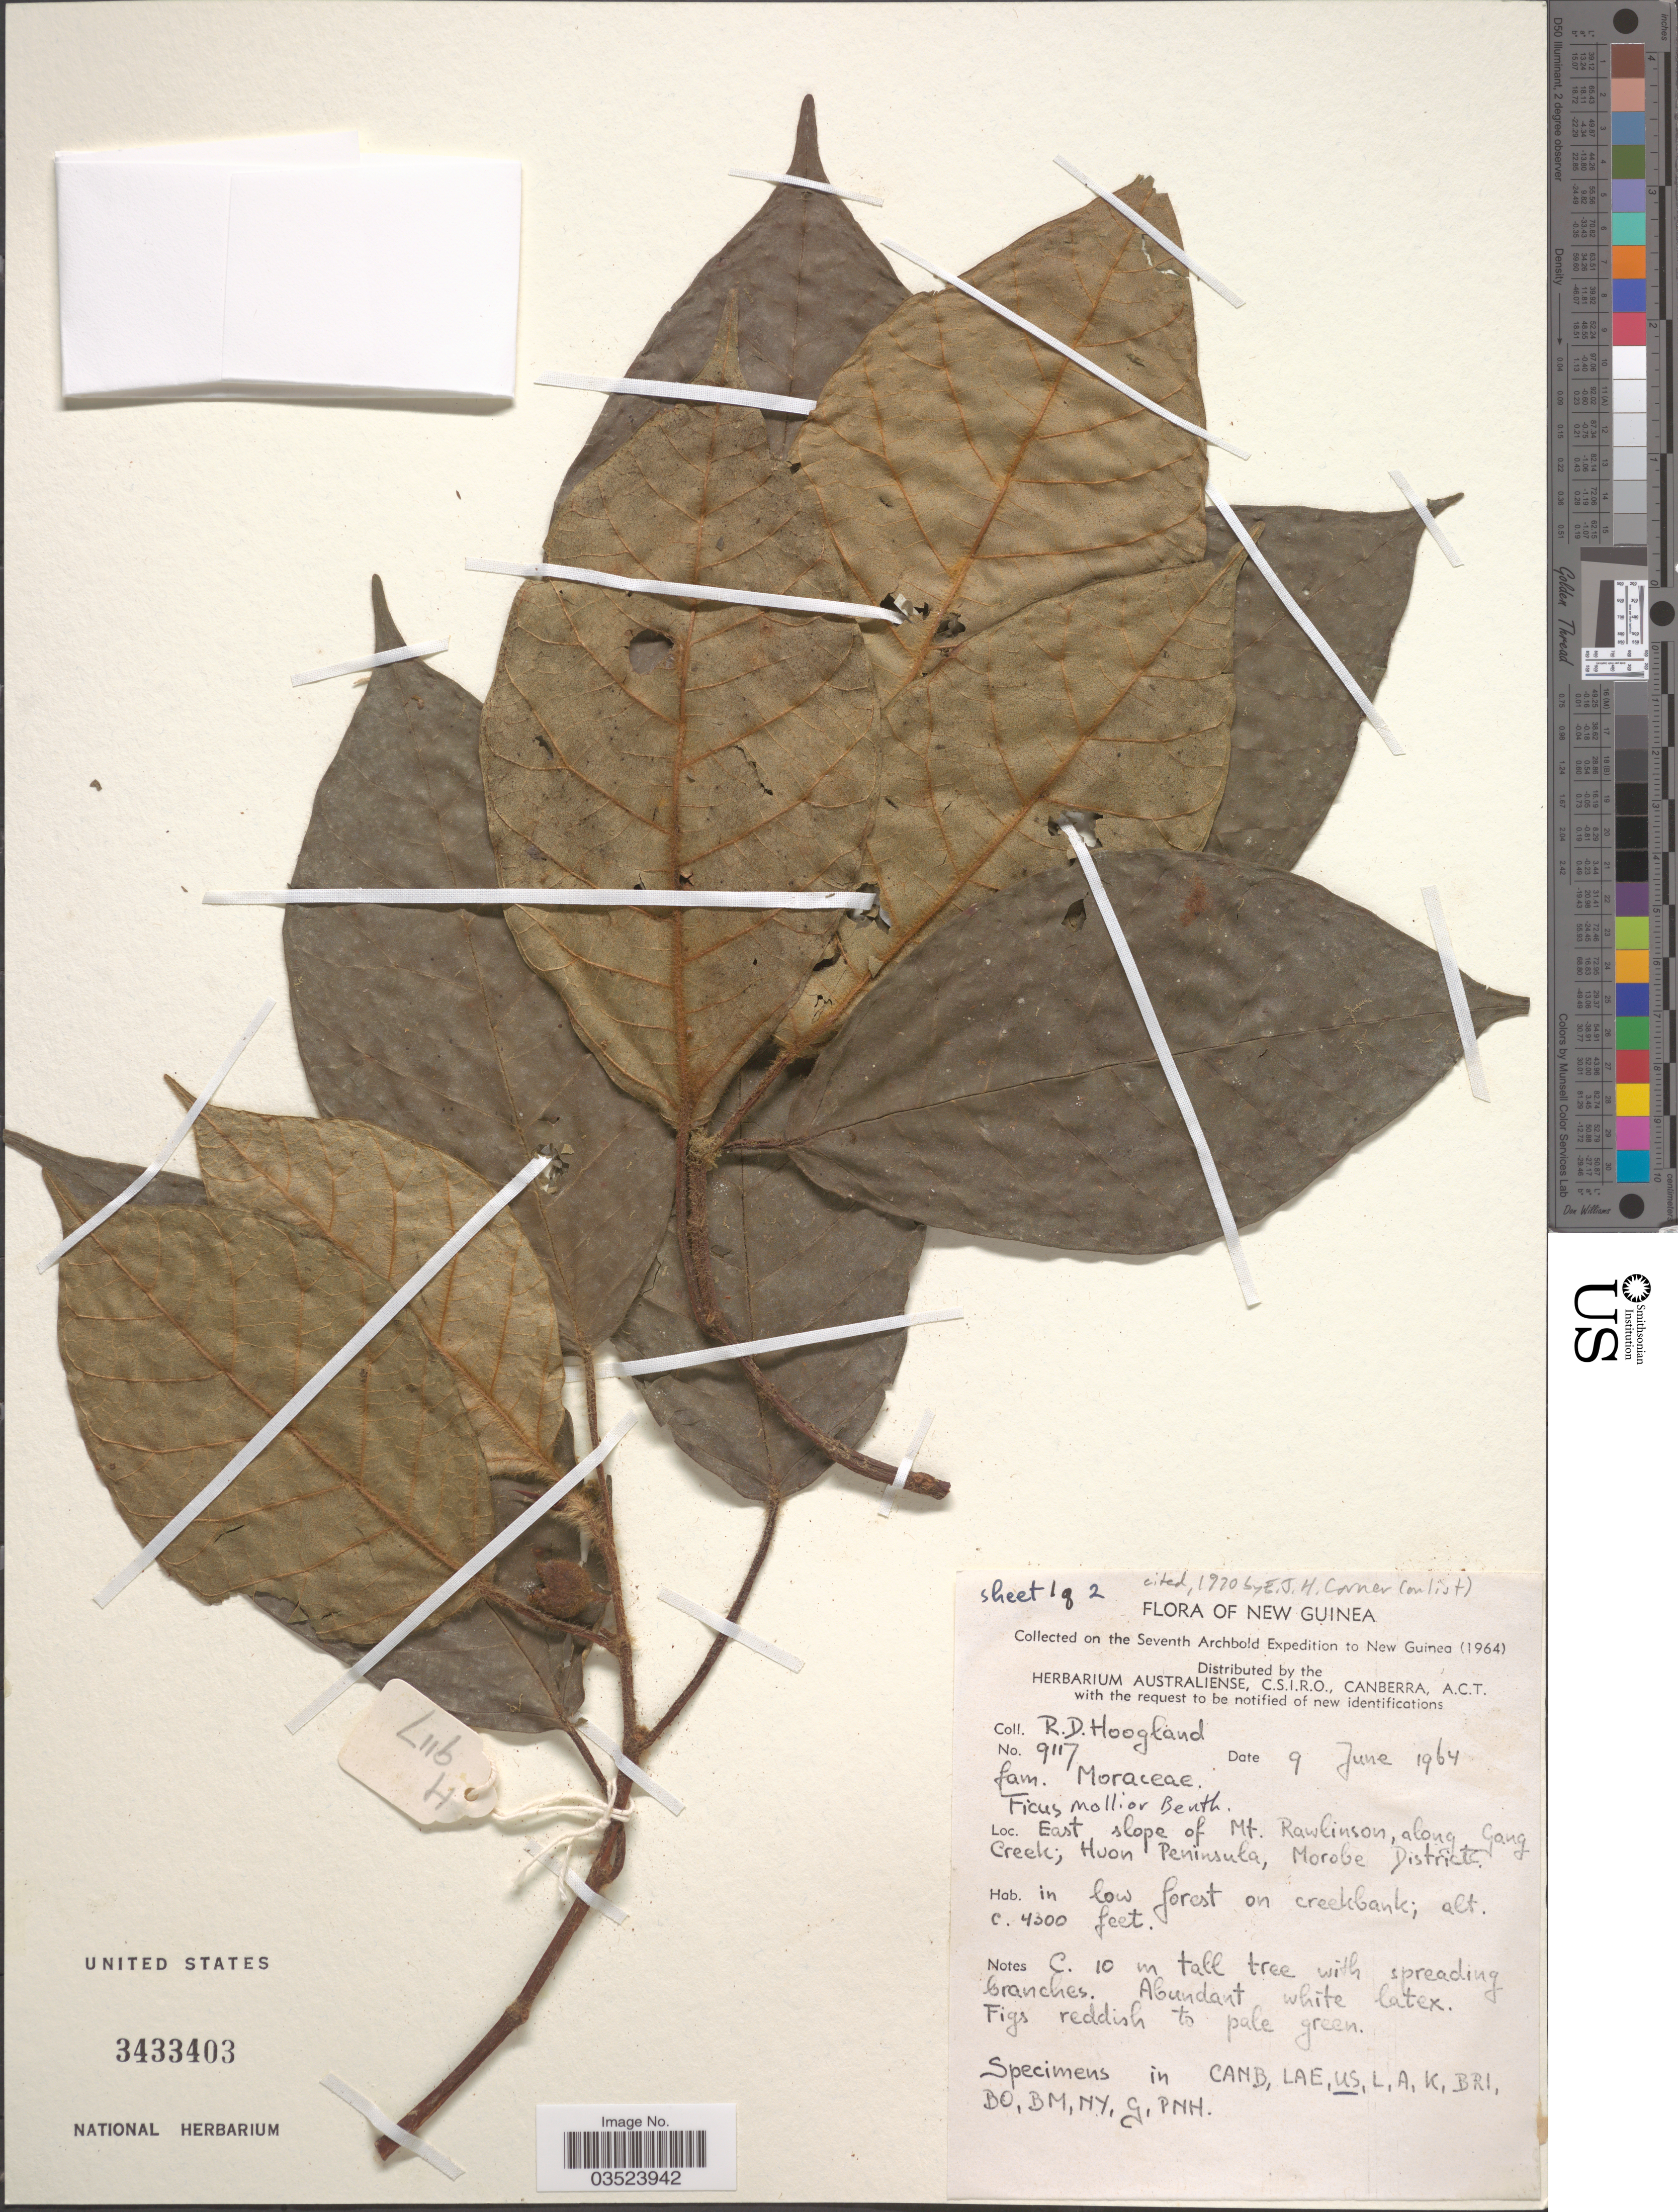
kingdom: Plantae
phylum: Tracheophyta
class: Magnoliopsida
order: Rosales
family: Moraceae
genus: Ficus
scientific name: Ficus mollior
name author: F. Muell. ex Benth.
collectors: R. D. Hoogland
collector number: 9117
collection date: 1964-06-09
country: Papua New Guinea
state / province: Morobe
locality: New Guinea. East slope of Mt. Rawlinson, along Gang Creek; Huon Peninsula, Morobe District.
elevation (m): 1311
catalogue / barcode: US 3433403